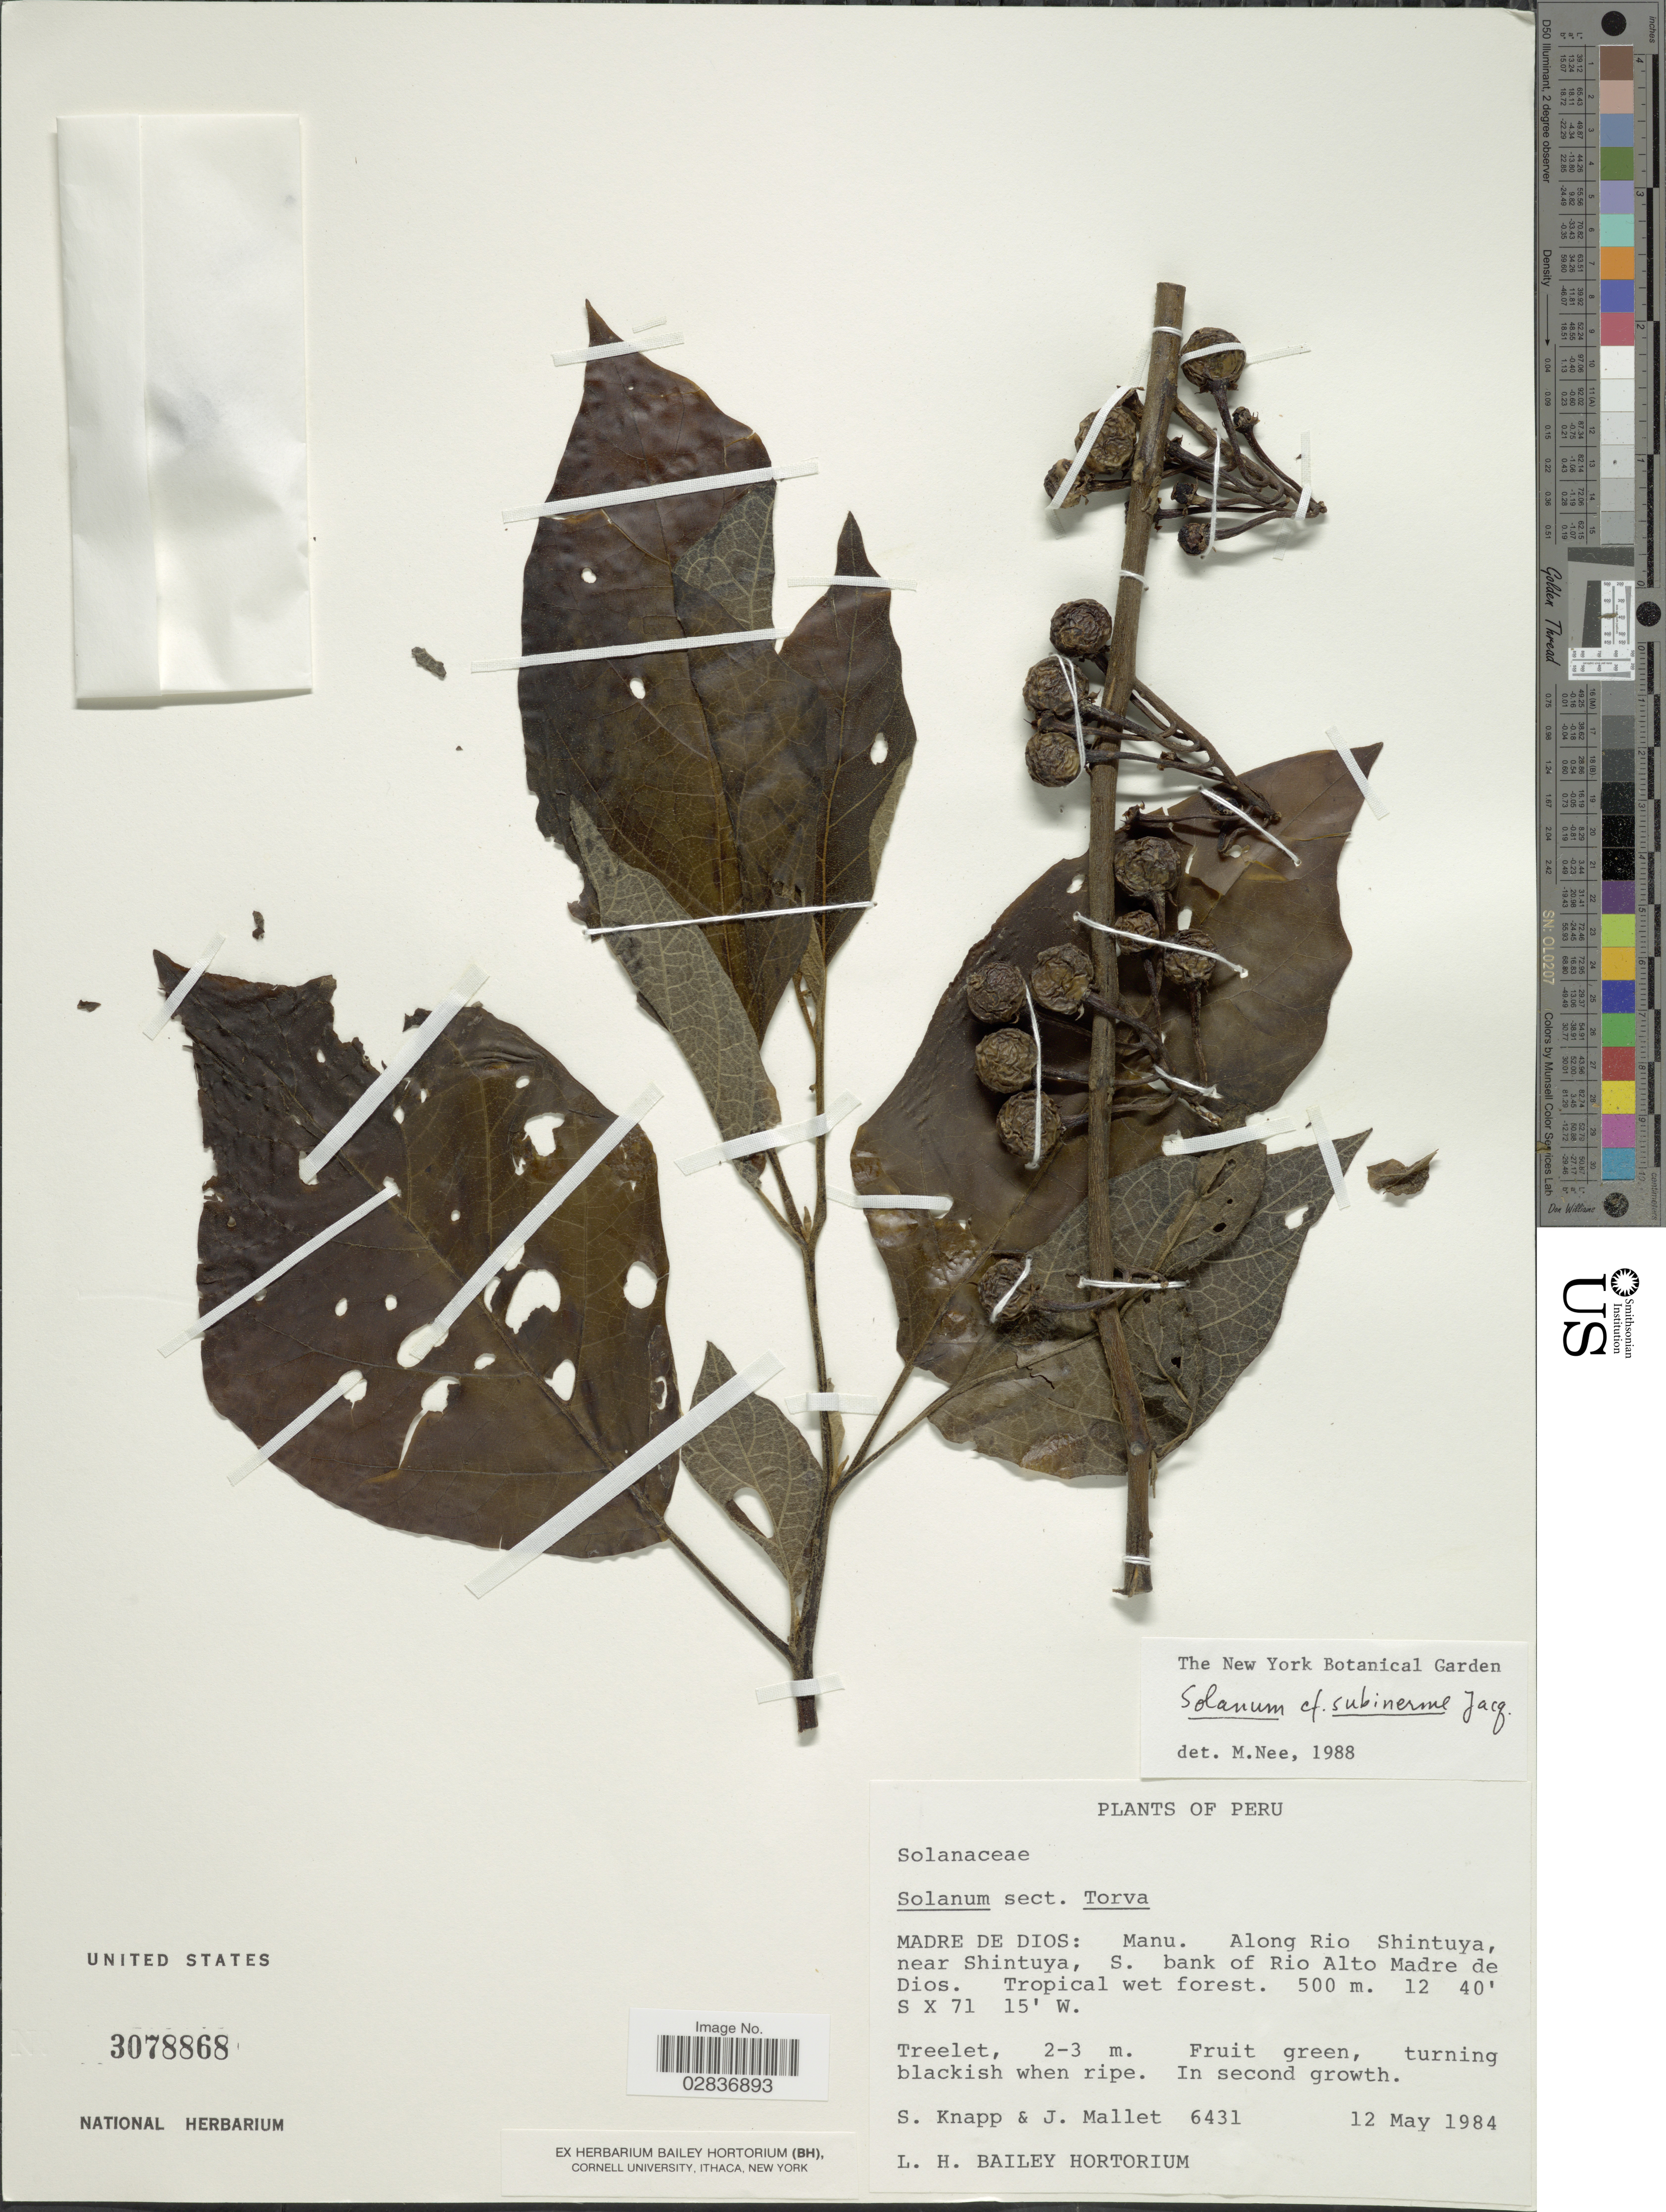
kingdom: Plantae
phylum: Tracheophyta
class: Magnoliopsida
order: Solanales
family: Solanaceae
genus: Solanum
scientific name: Solanum subinerme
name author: Jacq.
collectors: S. Knapp & J. Mallet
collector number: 6431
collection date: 1984-05-12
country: Peru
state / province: Madre de Dios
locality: Manu. Along Rio Shintuya, near Shintuya, S. bank of Rio Alto Madre de Dios.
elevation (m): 500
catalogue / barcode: US 3078868